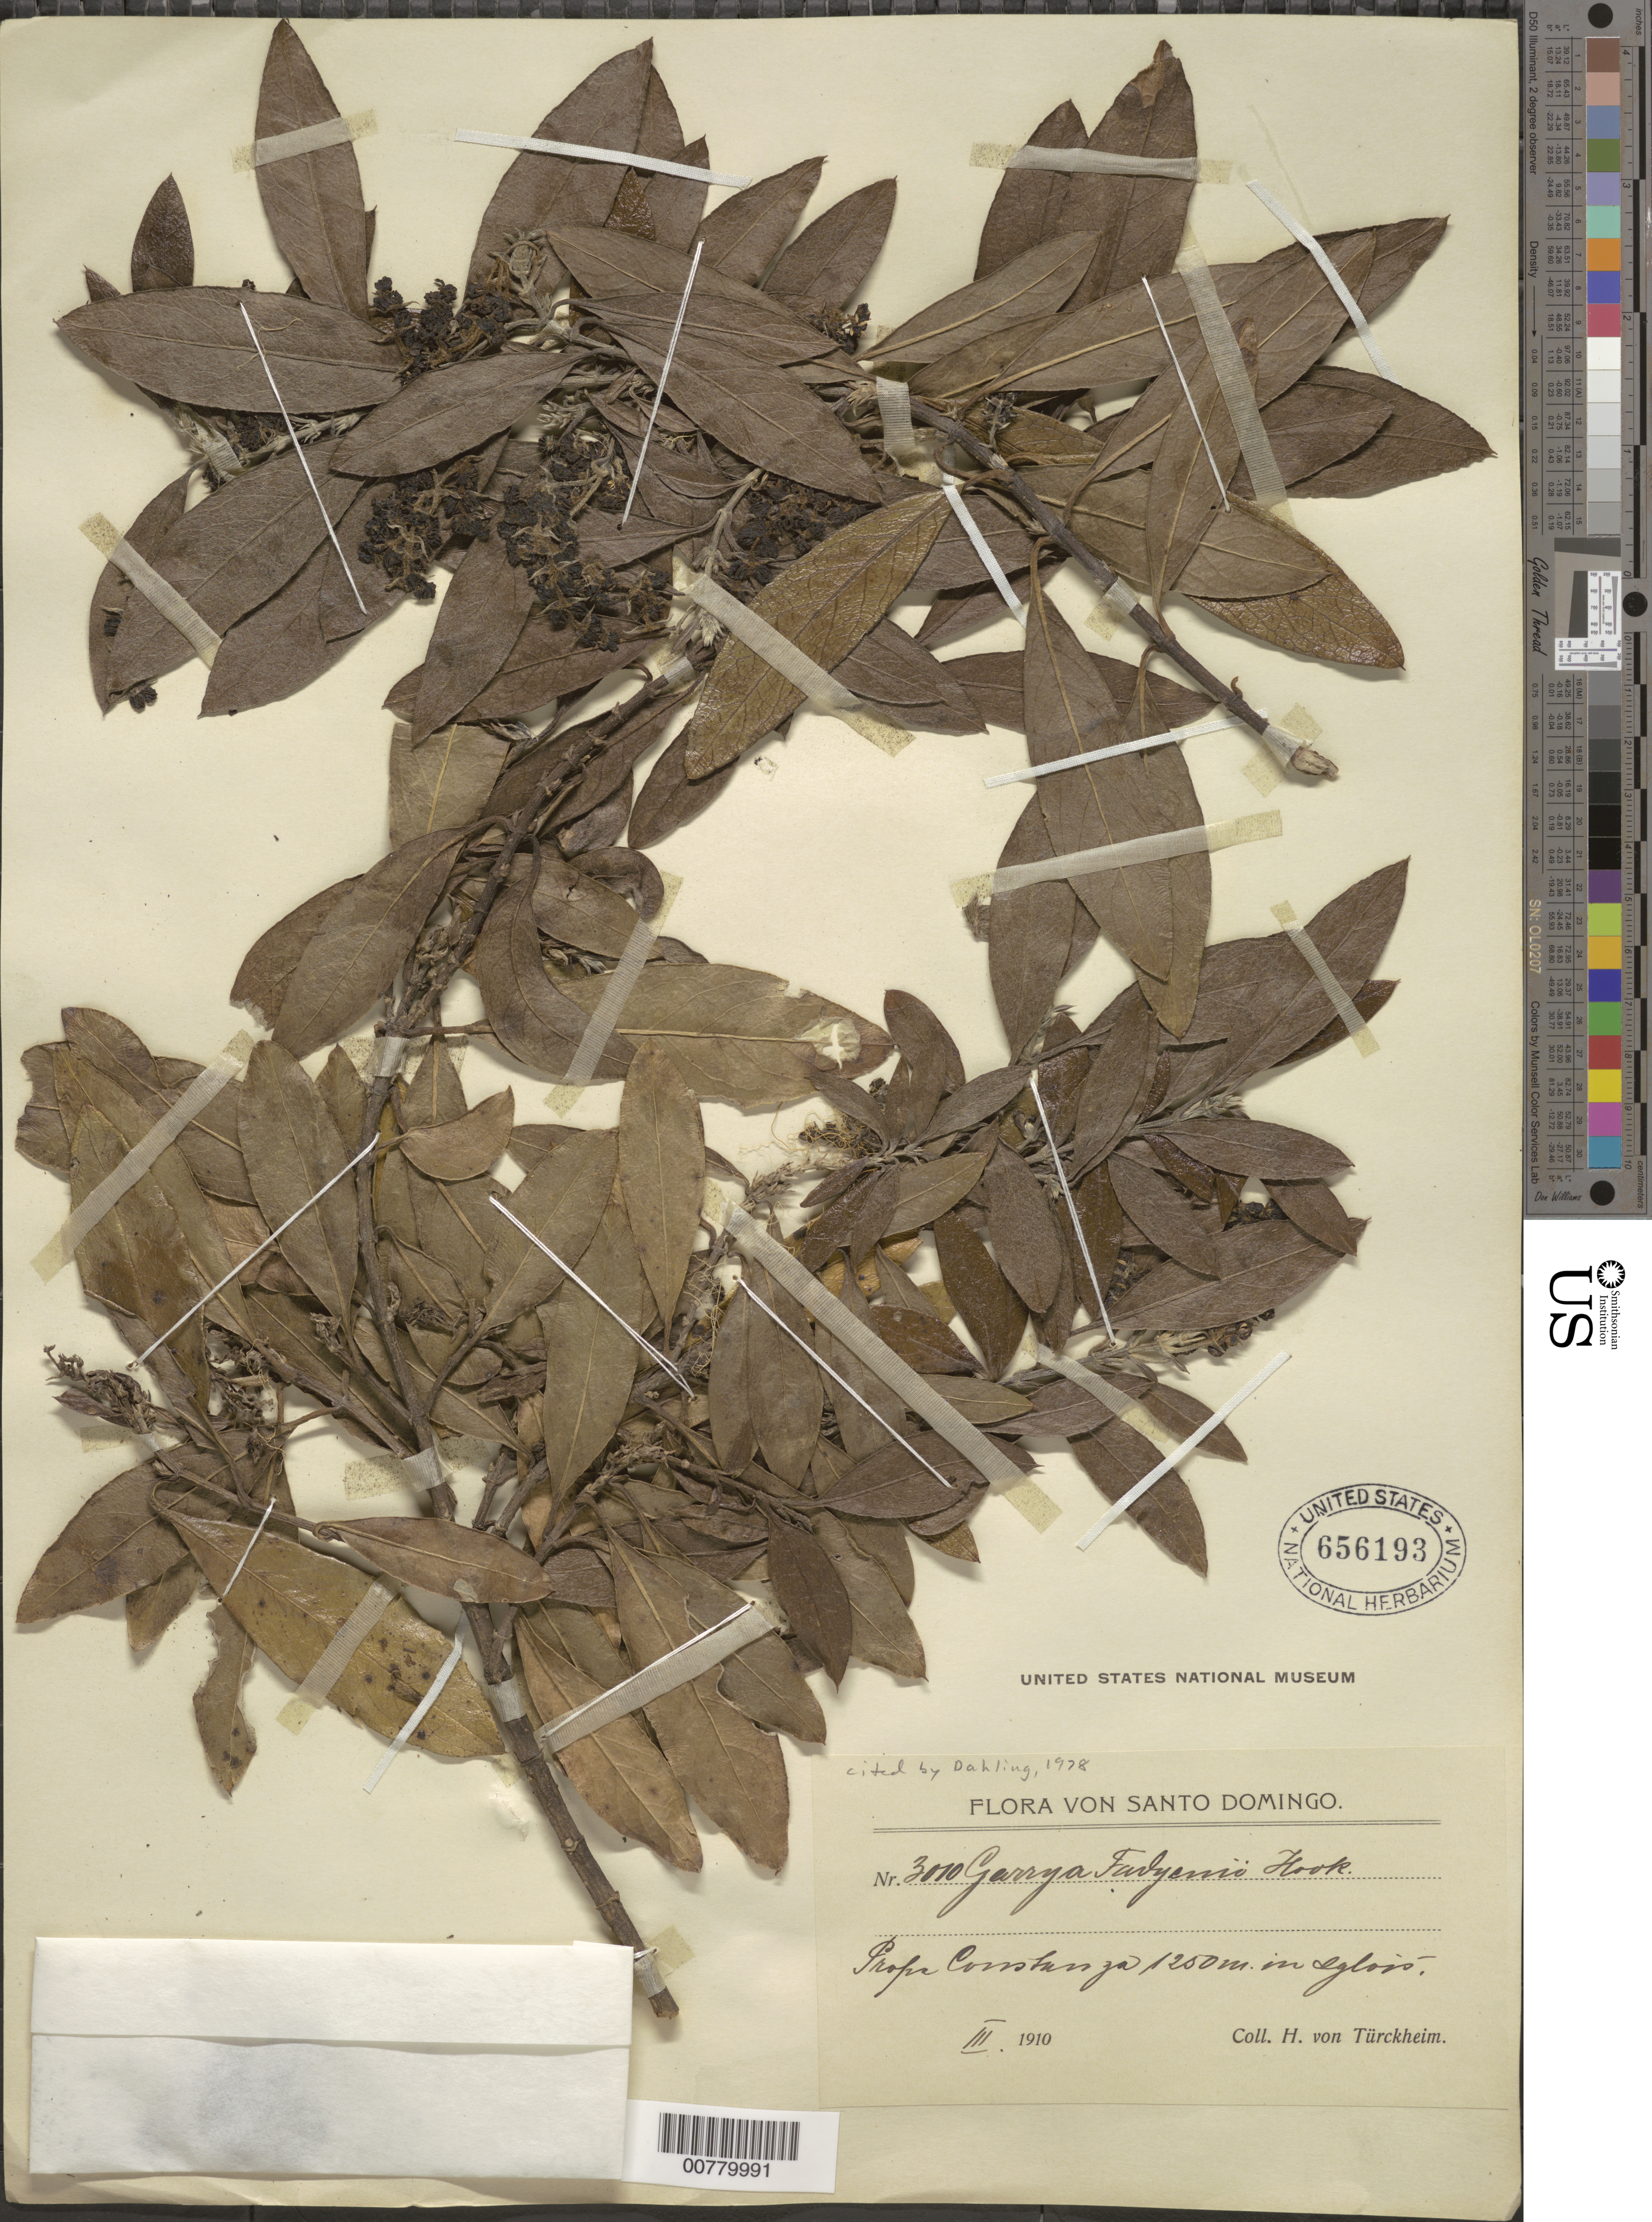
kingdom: Plantae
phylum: Tracheophyta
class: Magnoliopsida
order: Garryales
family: Garryaceae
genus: Garrya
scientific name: Garrya fadyenii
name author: Hook.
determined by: Dahling, --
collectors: H. von Türckheim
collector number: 3010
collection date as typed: Mar 1910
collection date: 1910-03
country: Dominican Republic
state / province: La Vega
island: Hispaniola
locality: Constanza.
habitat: In sylvis.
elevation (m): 1200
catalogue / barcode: US 656193